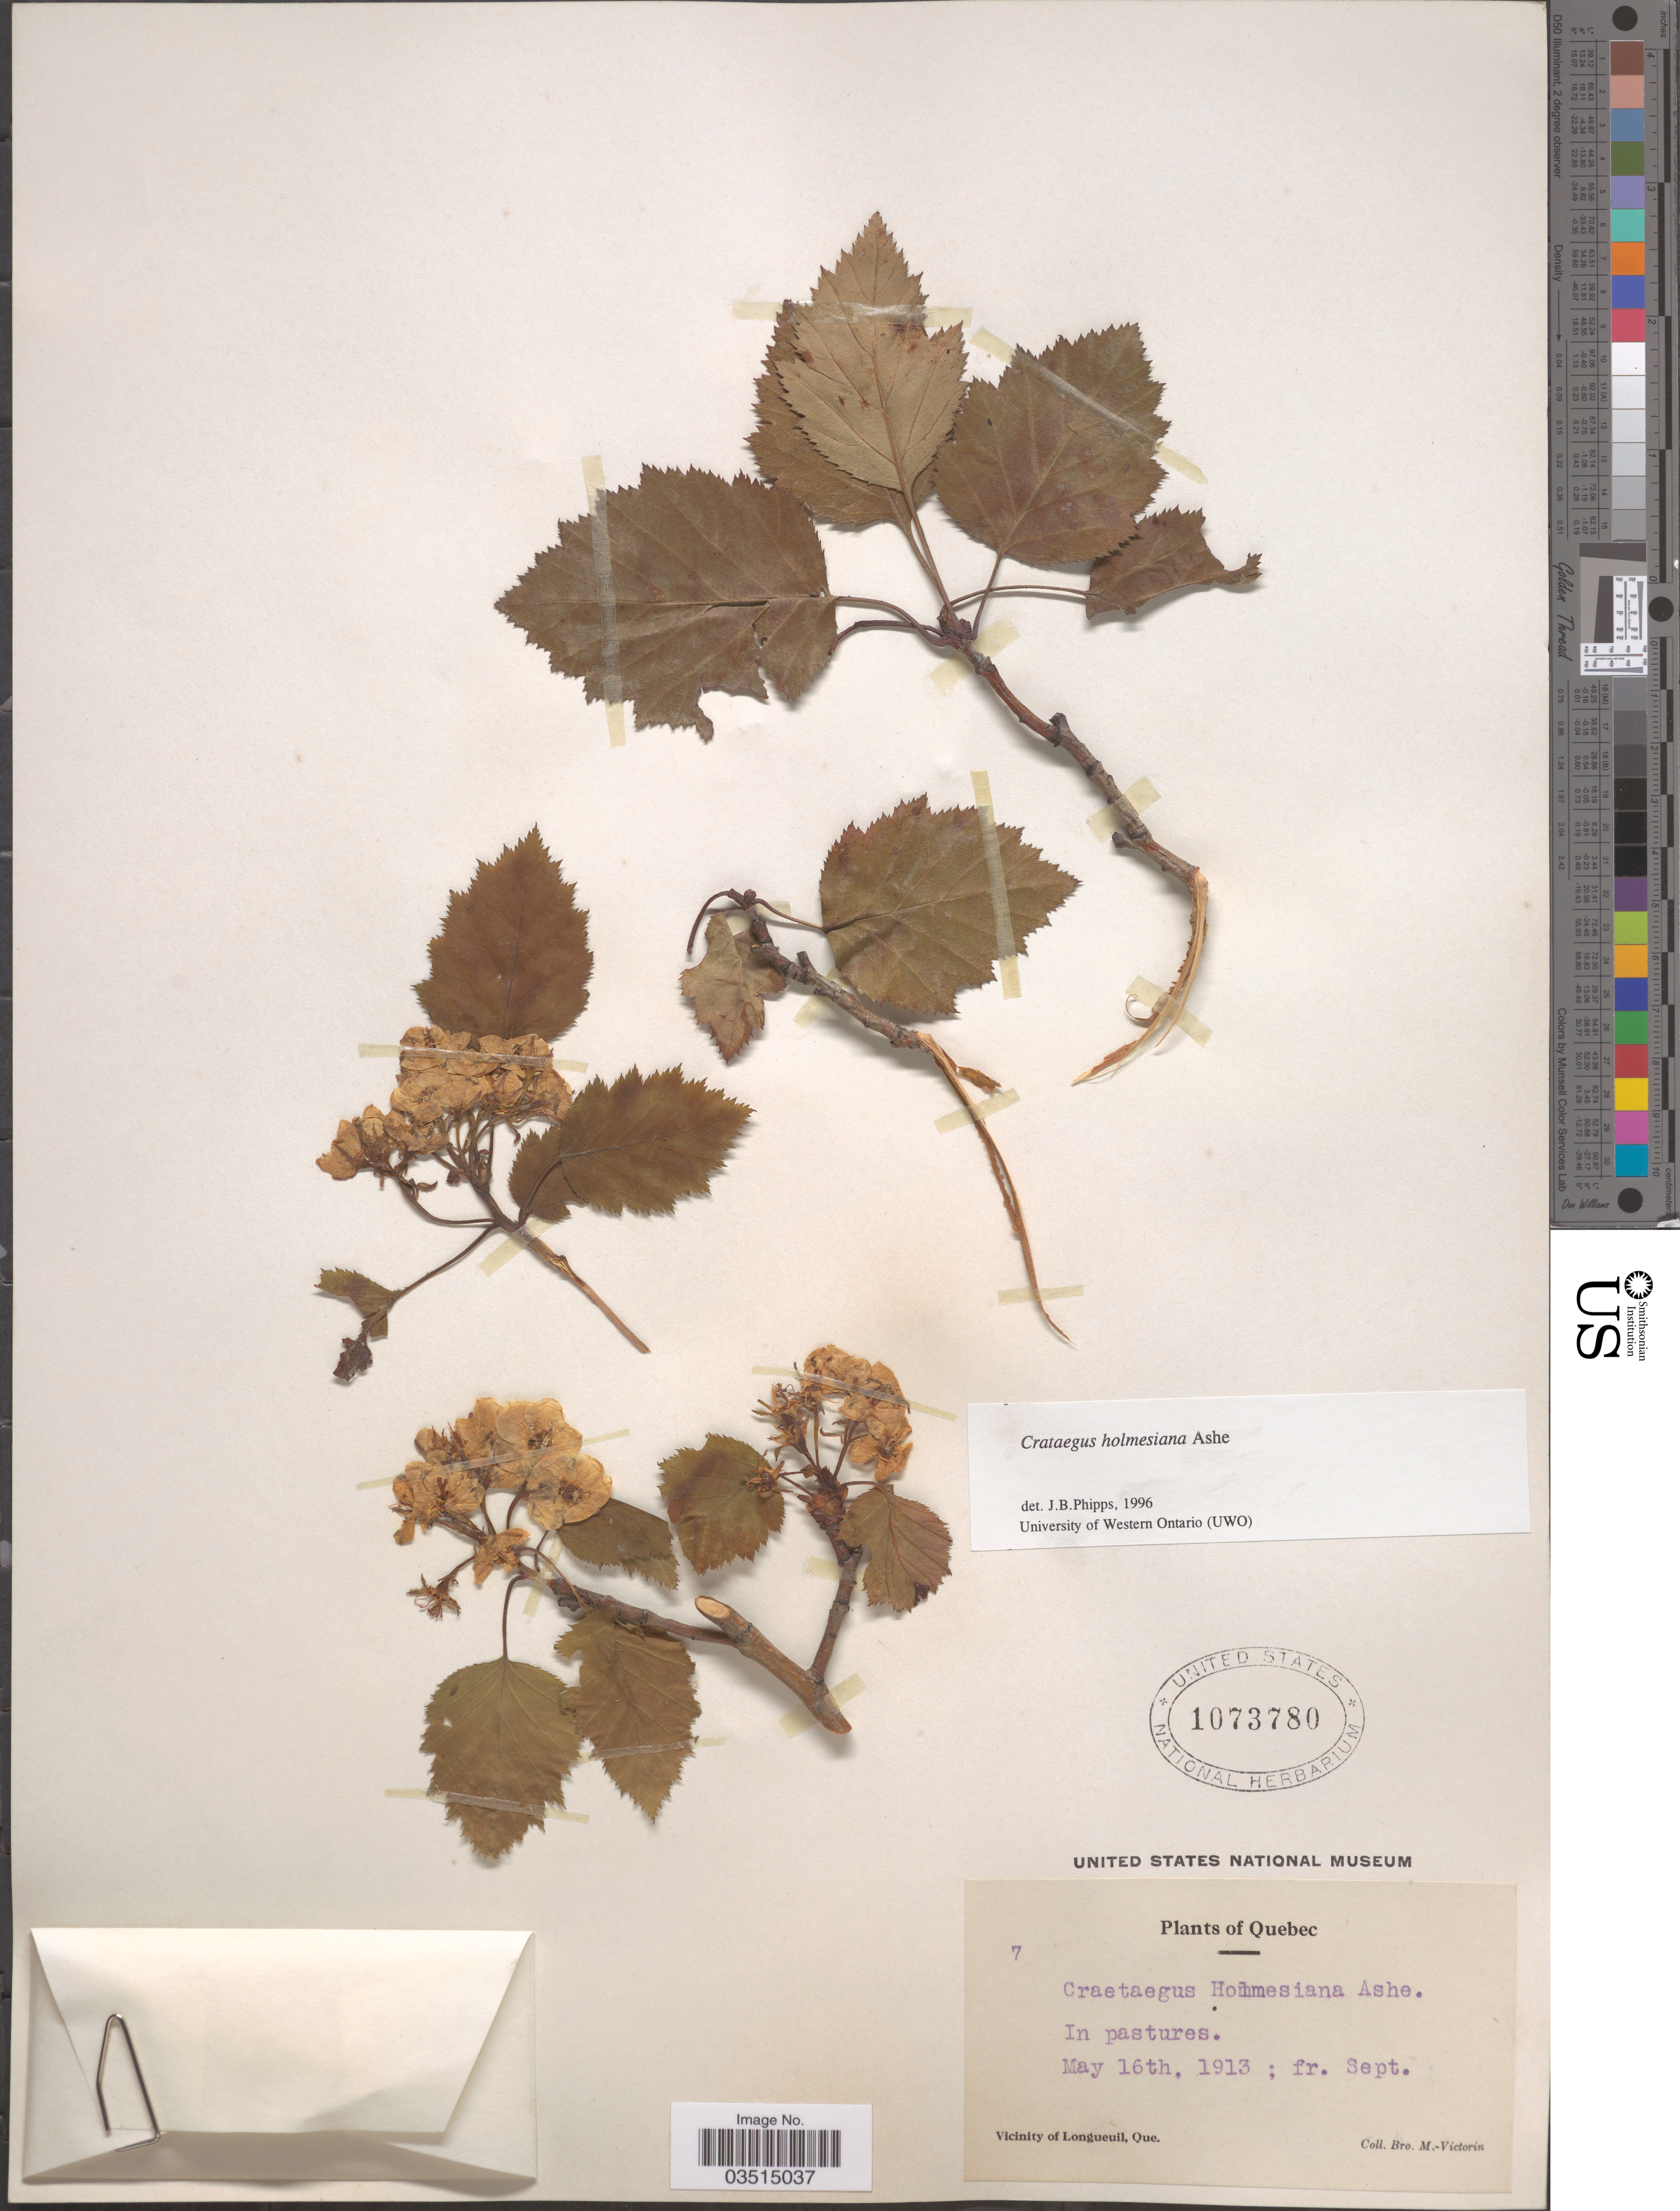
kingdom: Plantae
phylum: Tracheophyta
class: Magnoliopsida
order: Rosales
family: Rosaceae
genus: Crataegus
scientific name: Crataegus holmesiana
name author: Ashe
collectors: Fr. Marie-Victorin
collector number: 7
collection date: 1913-05-16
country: Canada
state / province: Quebec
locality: Vicinity of Longueuil, Que.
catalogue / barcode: US 1073780